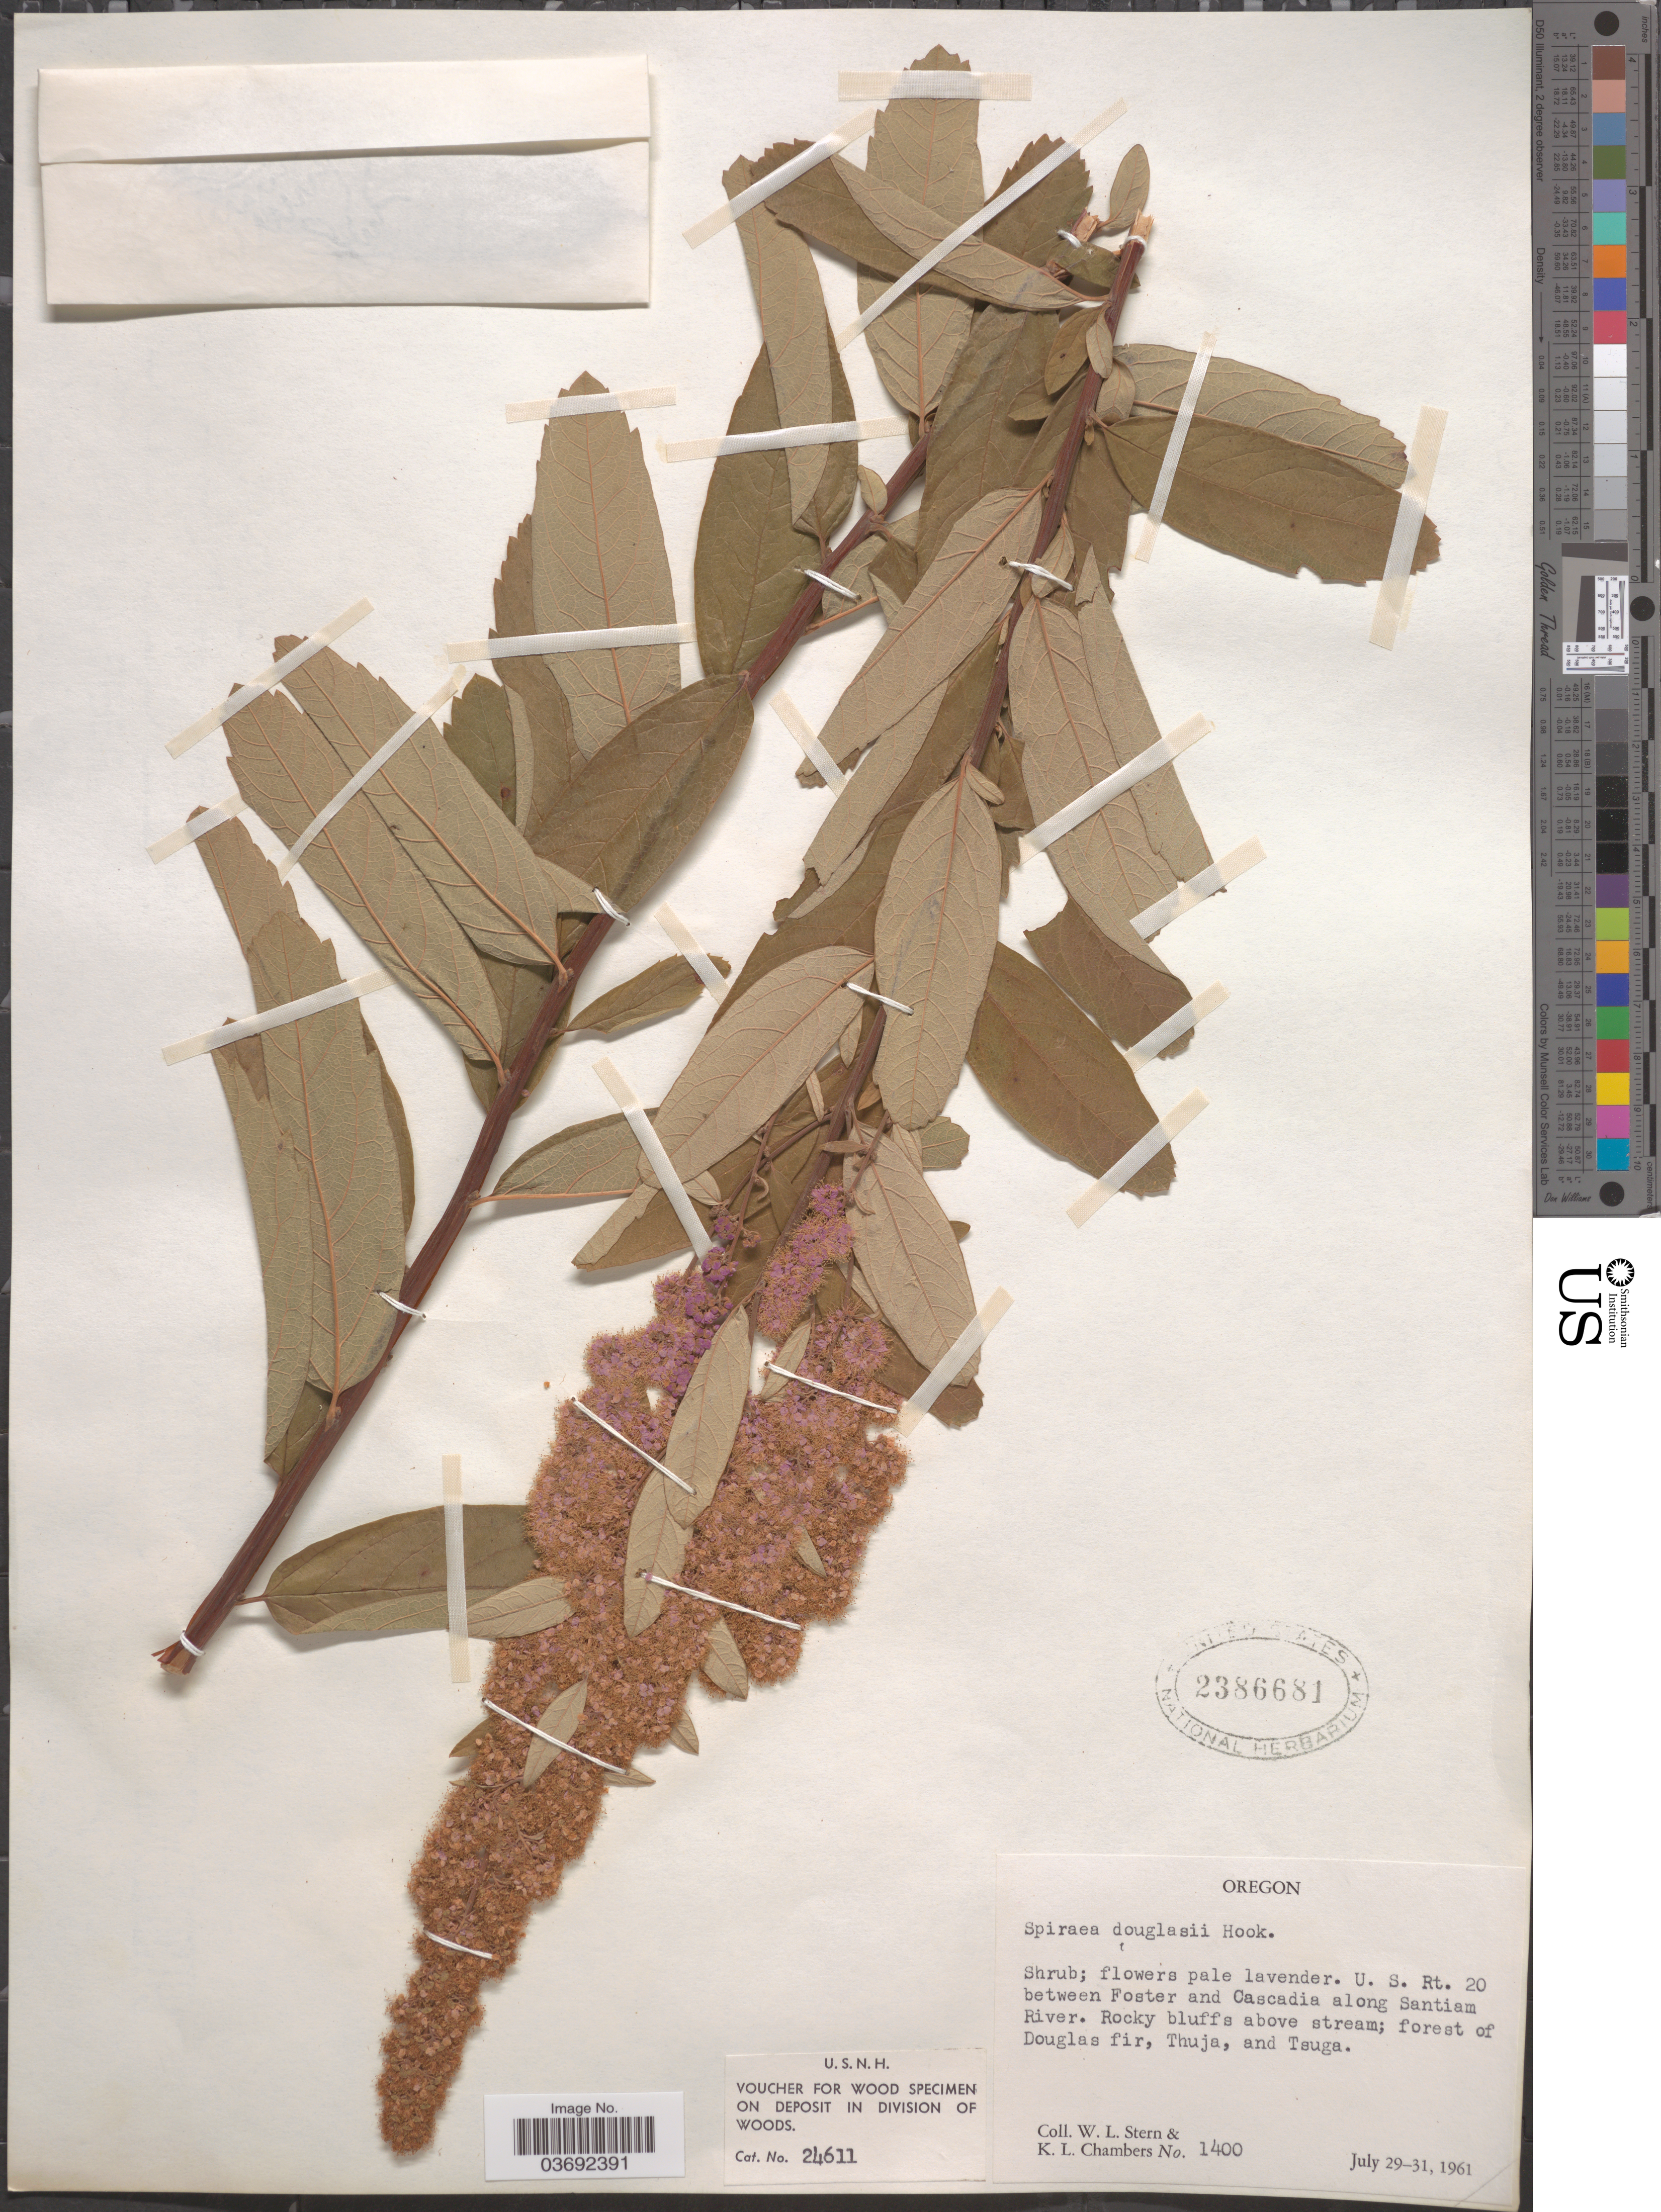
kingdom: Plantae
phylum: Tracheophyta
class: Magnoliopsida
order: Rosales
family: Rosaceae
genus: Spiraea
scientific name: Spiraea douglasii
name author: Hook.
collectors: W. L. Stern & K. Chambers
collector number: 1400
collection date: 1961-07-29/1961-07-31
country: United States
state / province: Oregon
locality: U. S. Rt. 20 between Foster and Cascadia along Santiam River. Forest of Douglas fir, Thuja and Tsuga.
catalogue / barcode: US 2386681